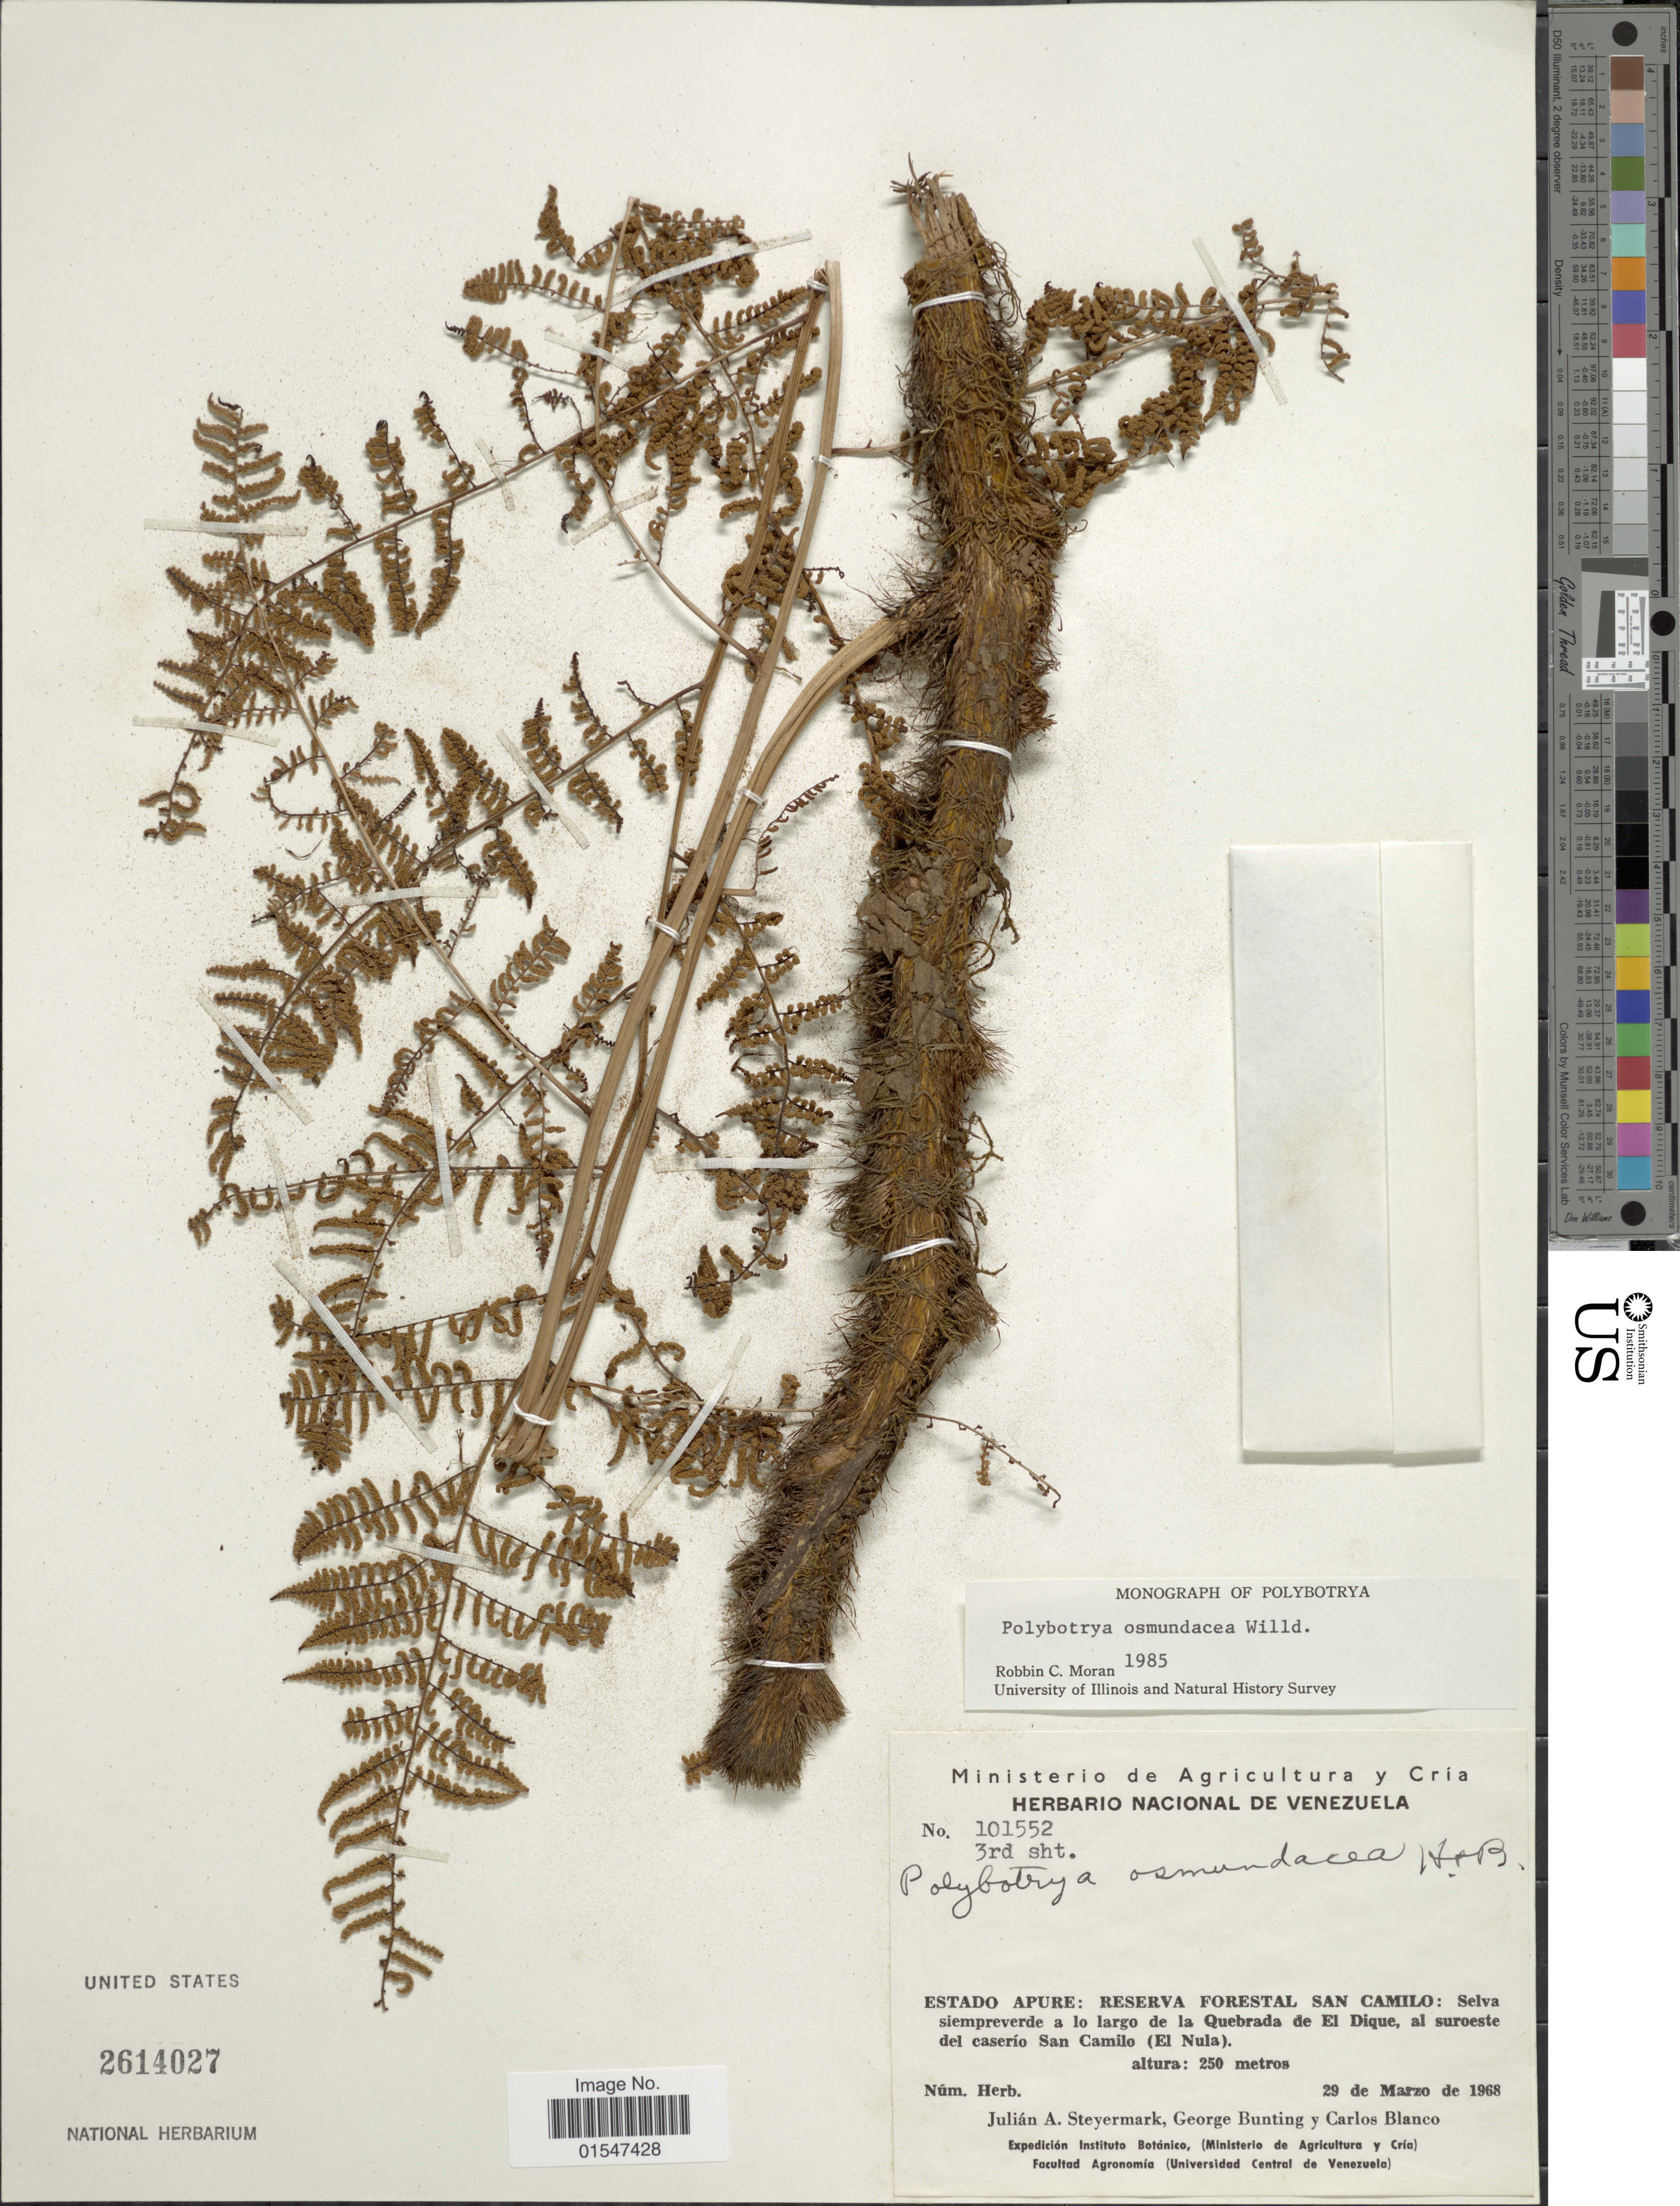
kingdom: Plantae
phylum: Tracheophyta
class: Polypodiopsida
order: Polypodiales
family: Dryopteridaceae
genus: Polybotrya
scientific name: Polybotrya osmundacea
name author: Humb. & Bonpl. ex Willd.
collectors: J. Steyermark, G. S. Bunting & C. A. Blanco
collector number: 101552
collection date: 1968-03-29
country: Venezuela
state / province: Apure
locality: Reserva Forestal San Camilo: Selva siempreverde a lo largo de la Quebrada de El Dique, al suroeste del caserío San Camilo (El Nula)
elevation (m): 250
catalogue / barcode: US 2614027